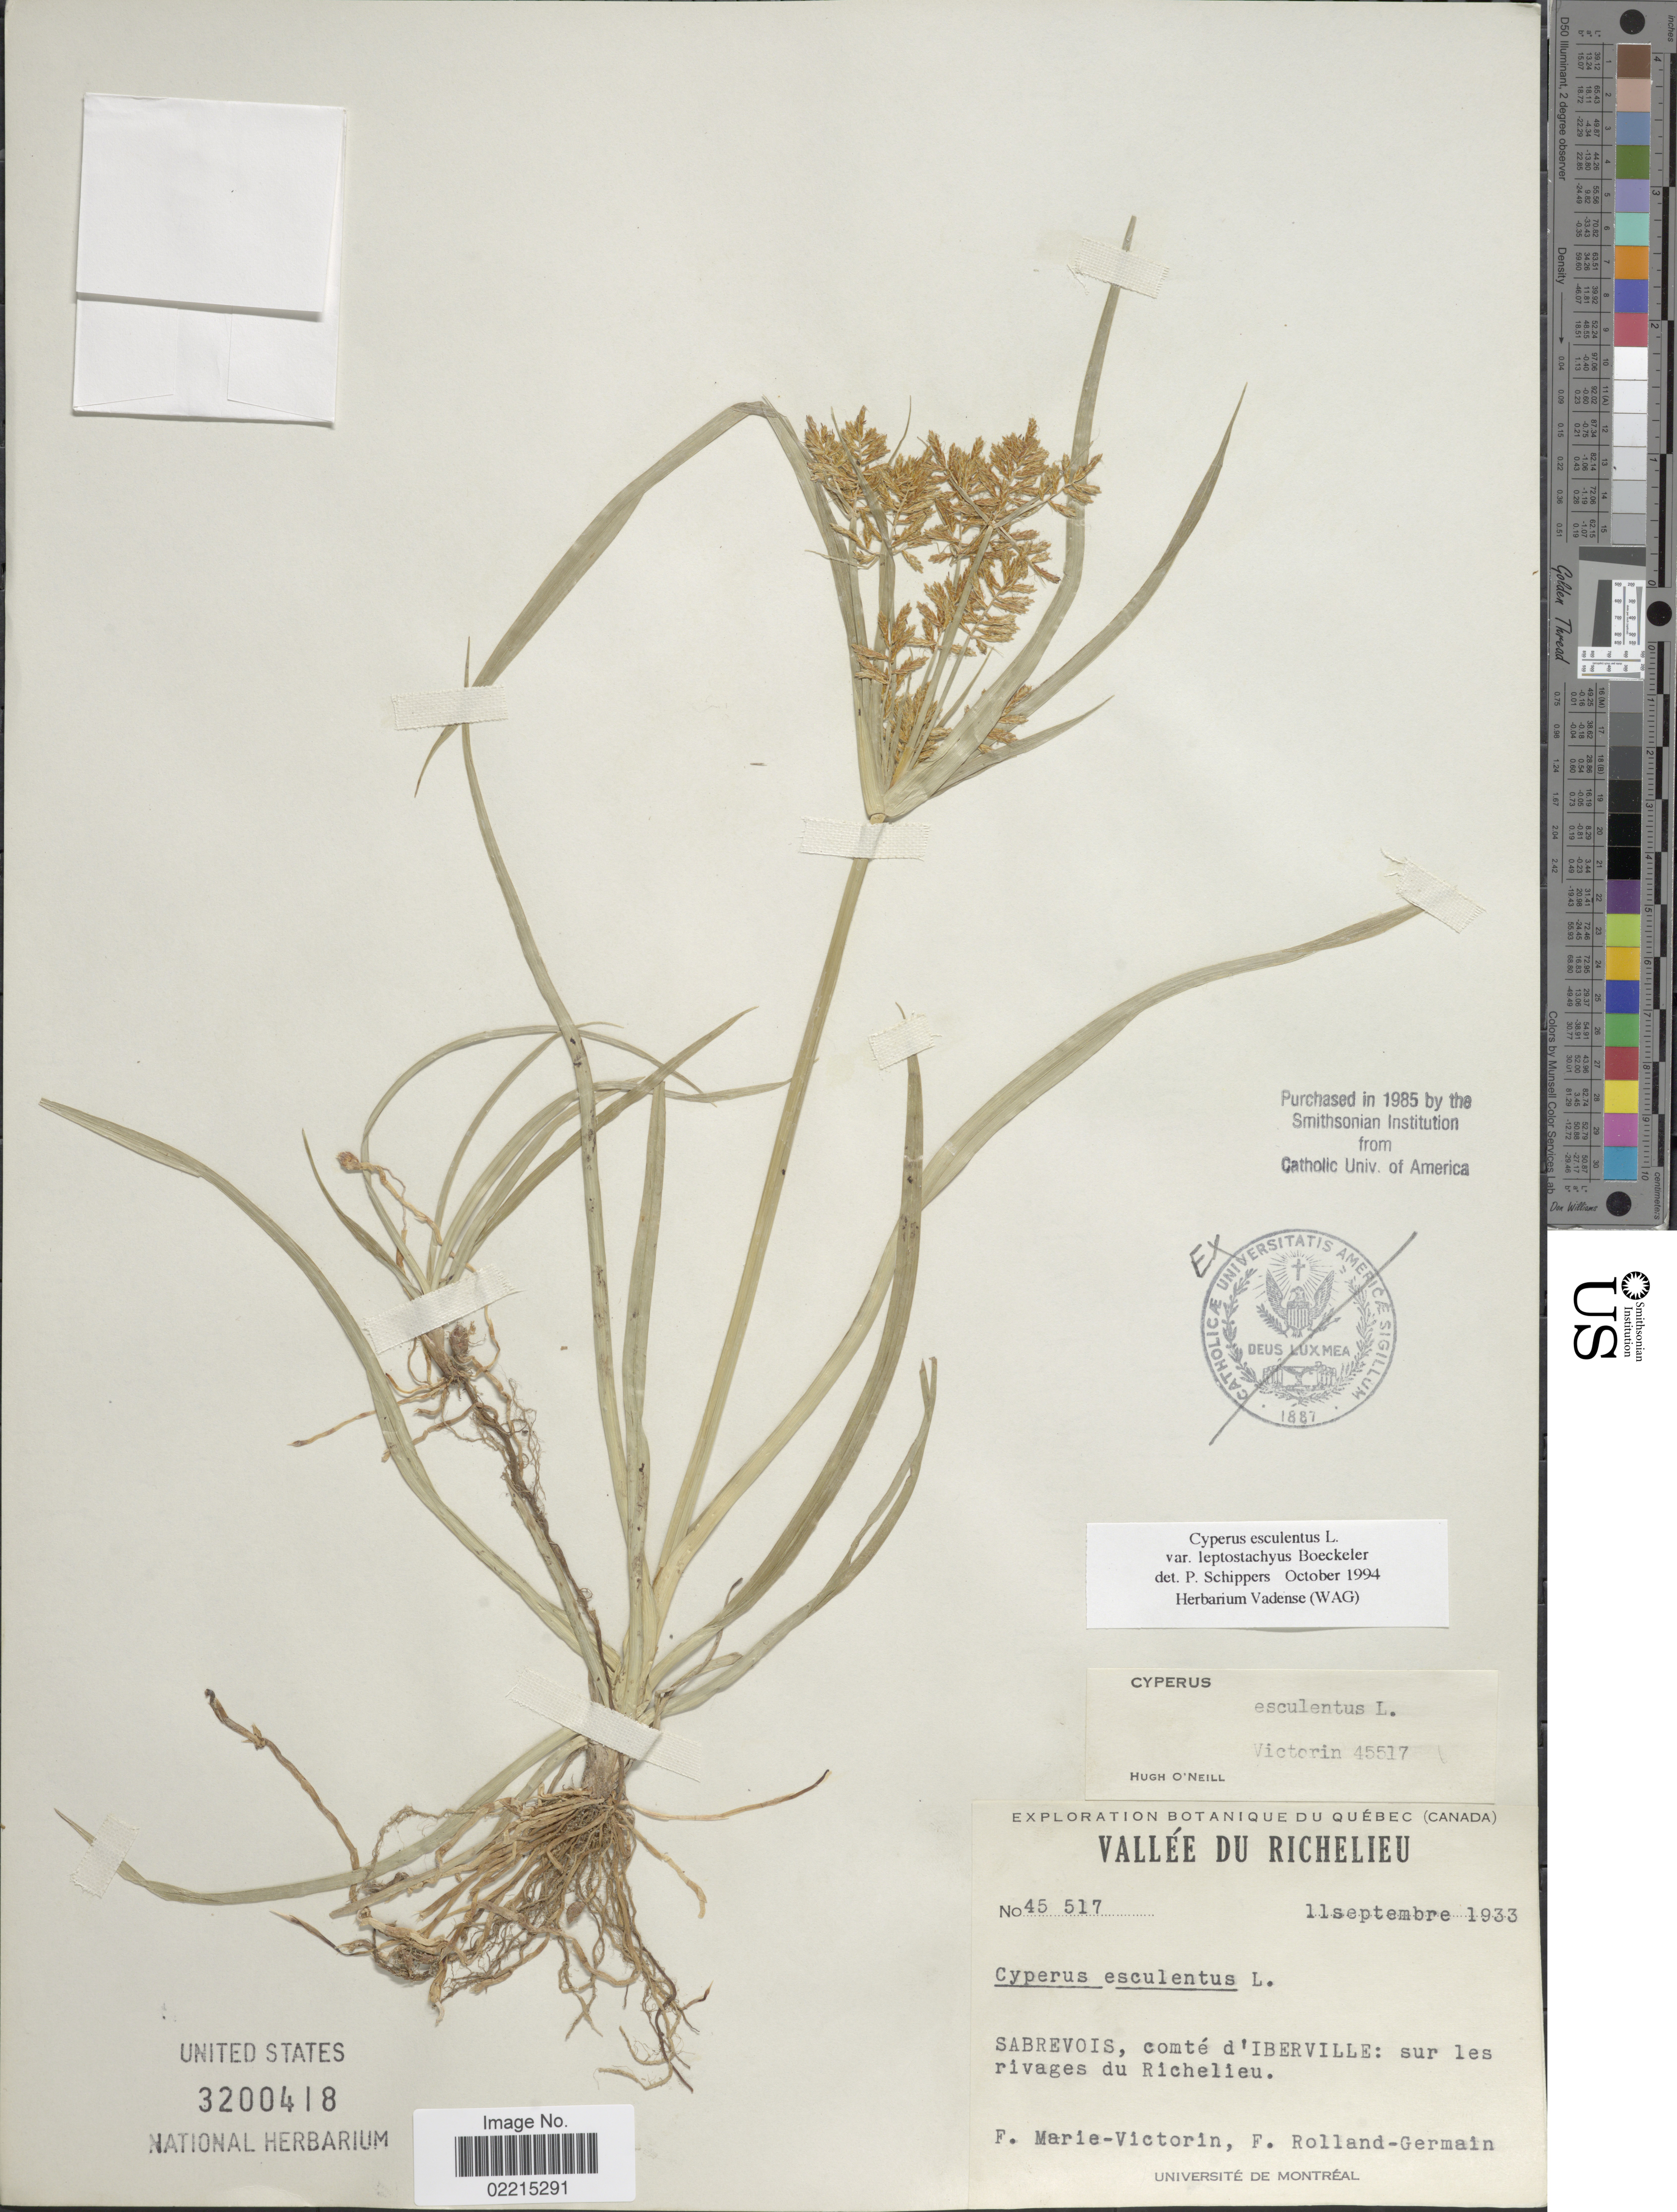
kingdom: Plantae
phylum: Tracheophyta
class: Liliopsida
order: Poales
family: Cyperaceae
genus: Cyperus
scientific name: Cyperus esculentus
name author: L.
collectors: F. Marie-Victorin & Rolland-Germain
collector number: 45517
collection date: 1933-09-11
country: Canada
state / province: Quebec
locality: Vallee du Richelieu, Sabrevois, comte d' Iberville: sur les rivages du Richelieu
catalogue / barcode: US 3200418